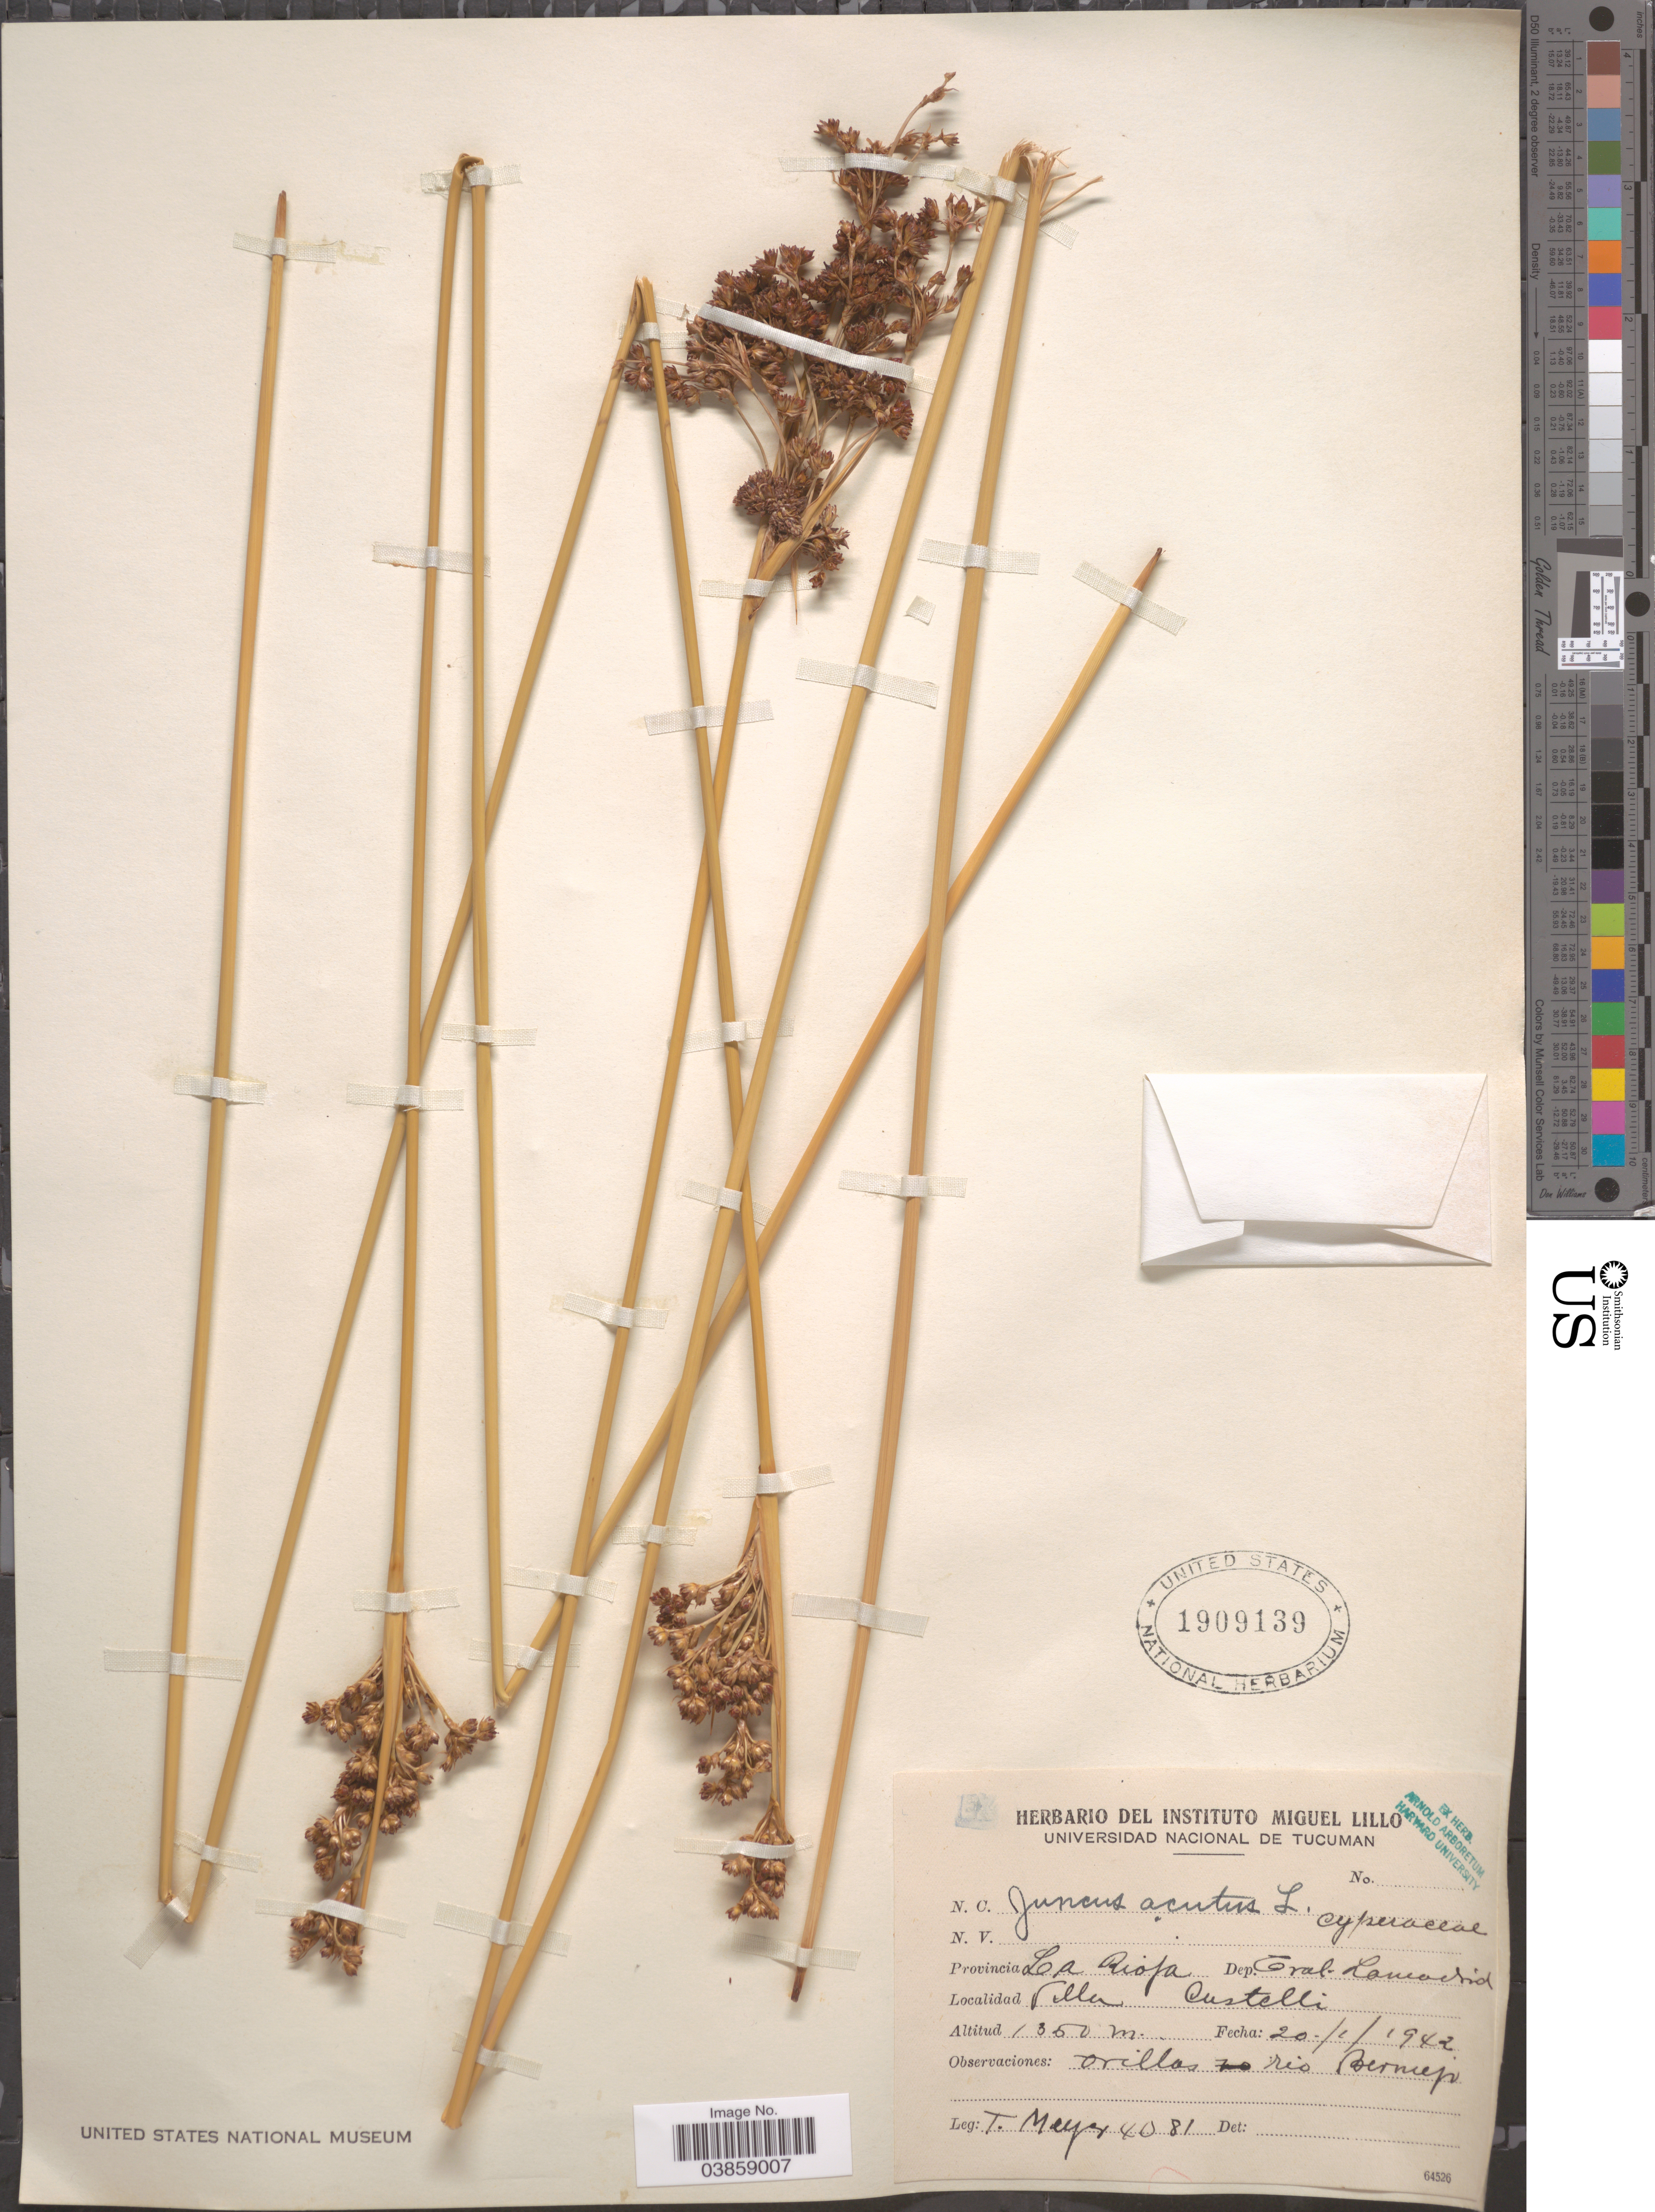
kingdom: Plantae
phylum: Tracheophyta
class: Liliopsida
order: Poales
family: Juncaceae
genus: Juncus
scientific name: Juncus acutus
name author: L.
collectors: T. Meyer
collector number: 4081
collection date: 1942-01-20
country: Argentina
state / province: La Rioja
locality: Dep. Cral. Lamadrid. Villa Custelli. Orillas rio Bermejo.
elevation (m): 1350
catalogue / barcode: US 1909139